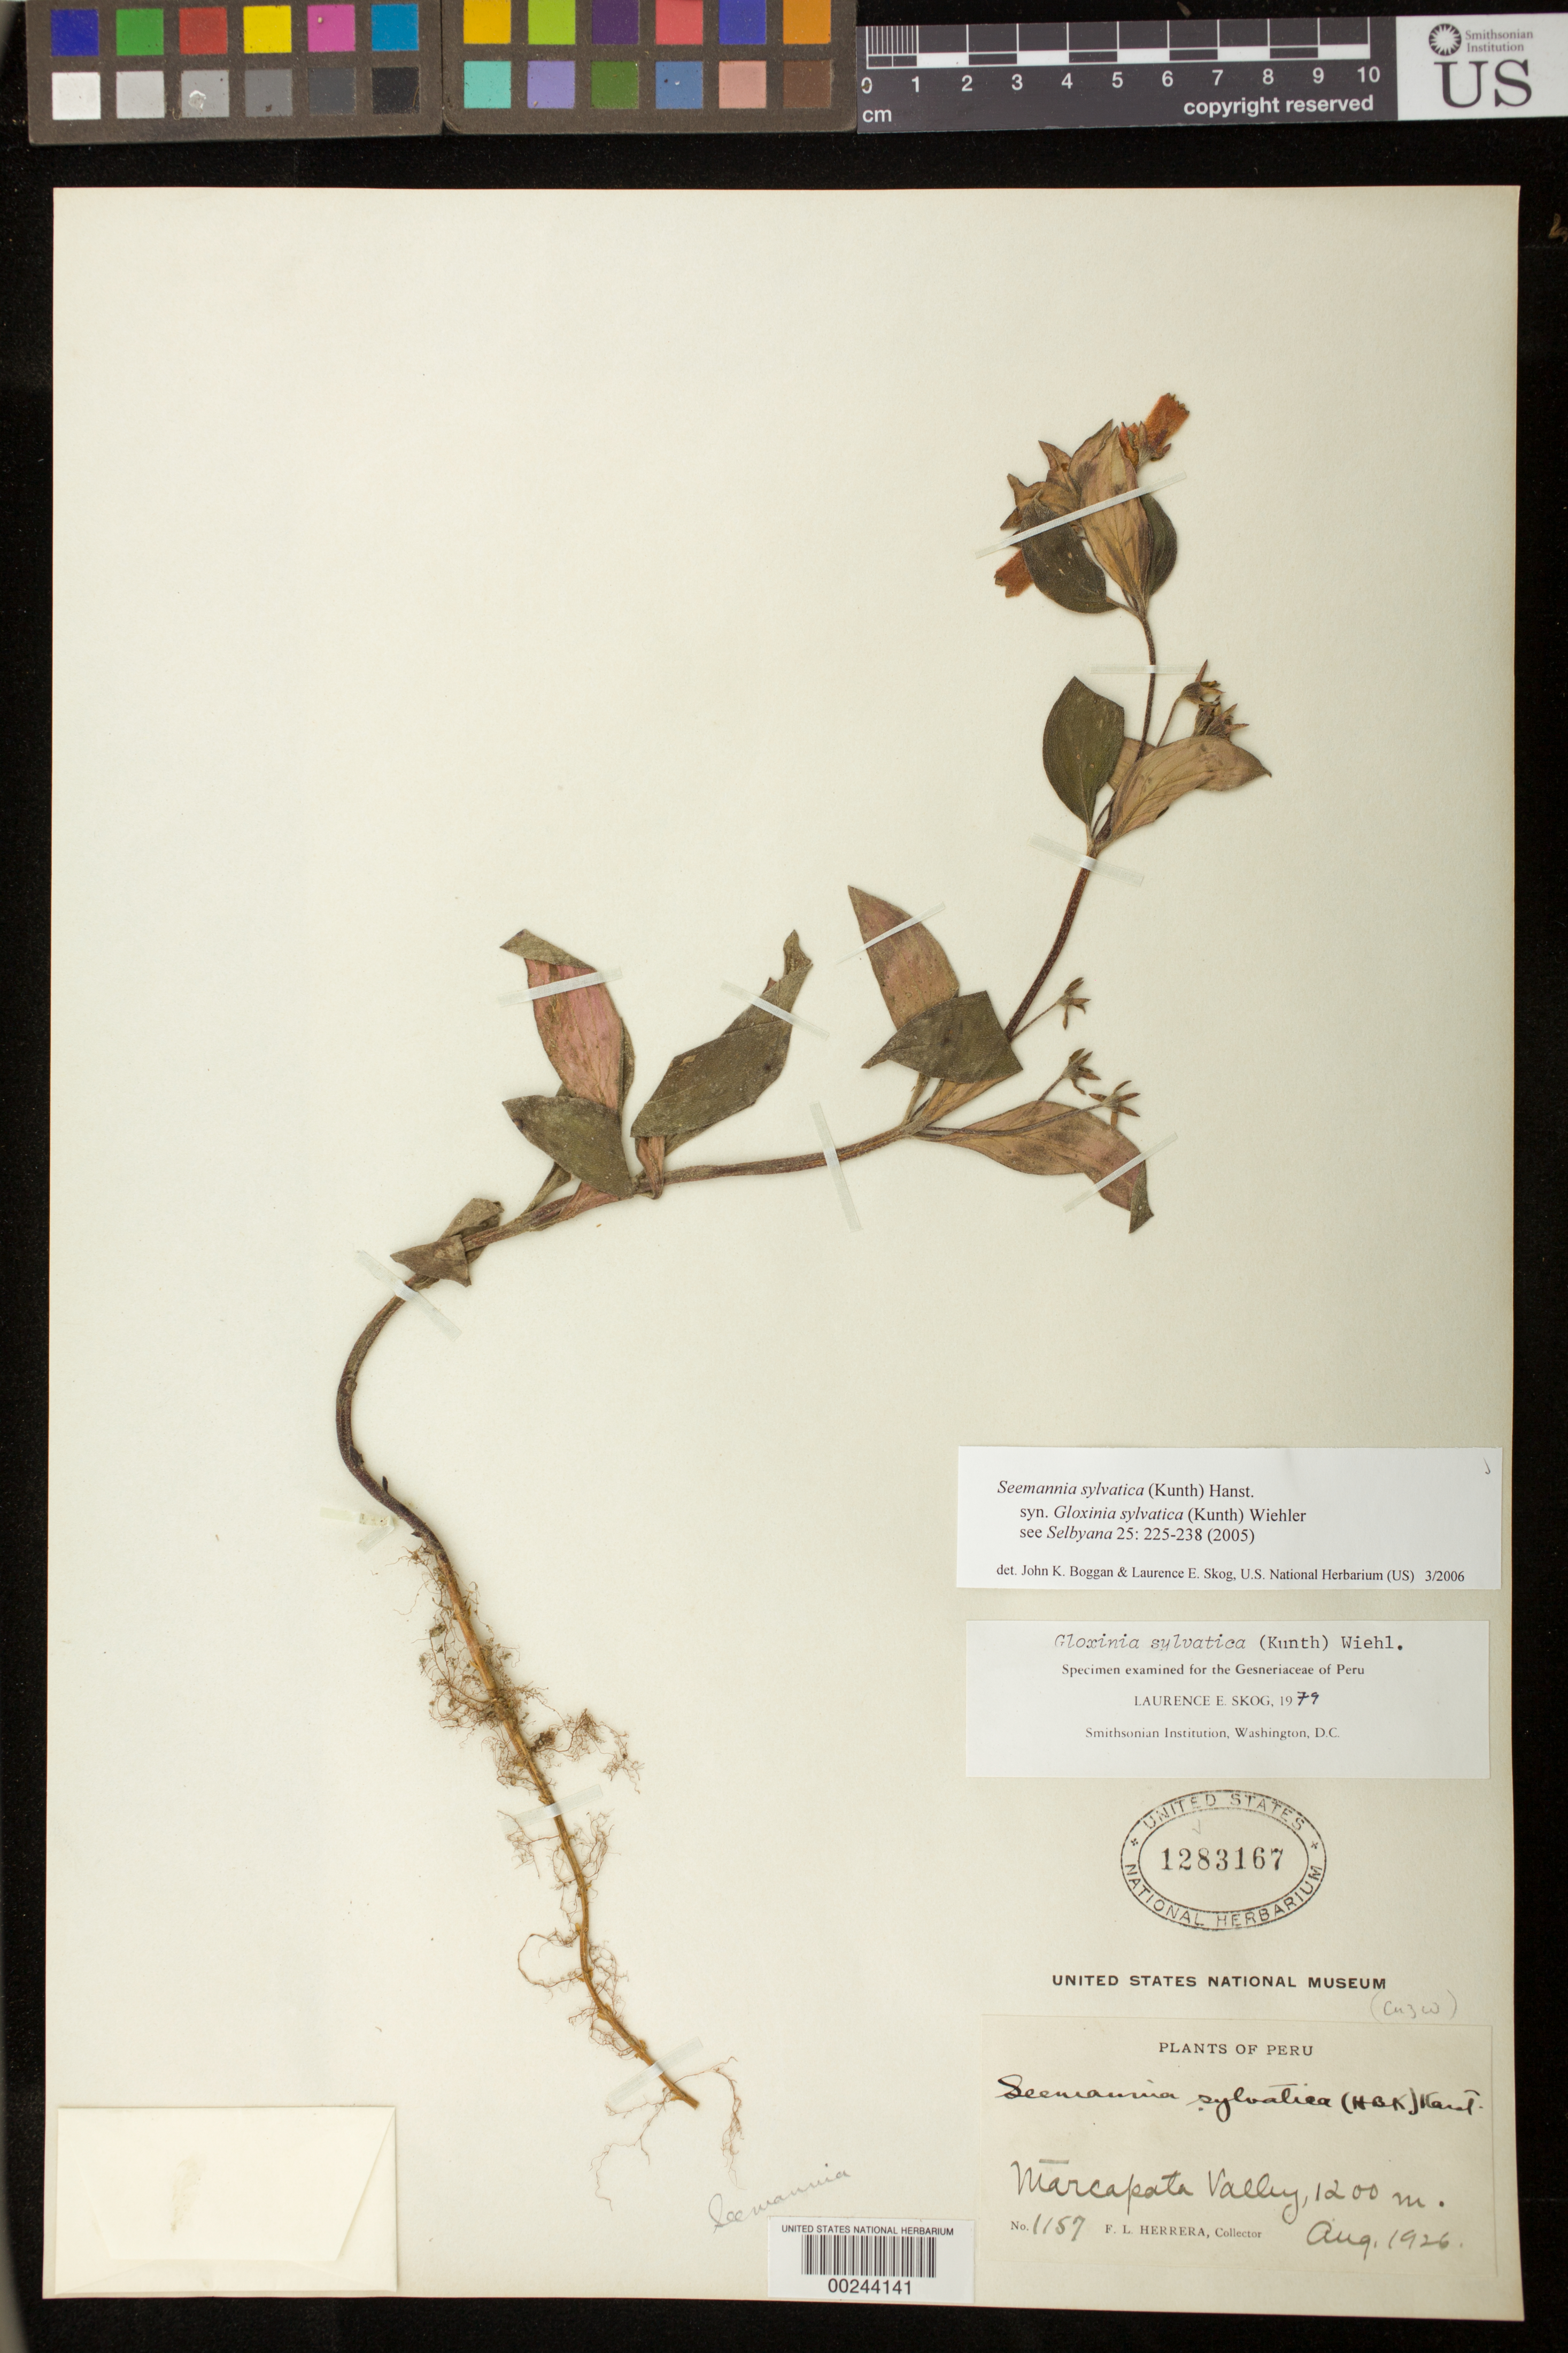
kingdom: Plantae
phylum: Tracheophyta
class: Magnoliopsida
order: Lamiales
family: Gesneriaceae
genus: Seemannia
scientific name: Seemannia sylvatica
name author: (Kunth) Hanst.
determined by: Boggan, J. K.; Skog, L. E.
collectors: F. L. Herrera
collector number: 1157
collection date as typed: Aug 1926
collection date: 1926-08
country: Peru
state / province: Cusco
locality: Marcapata Valley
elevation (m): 1200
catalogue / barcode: US 1283167